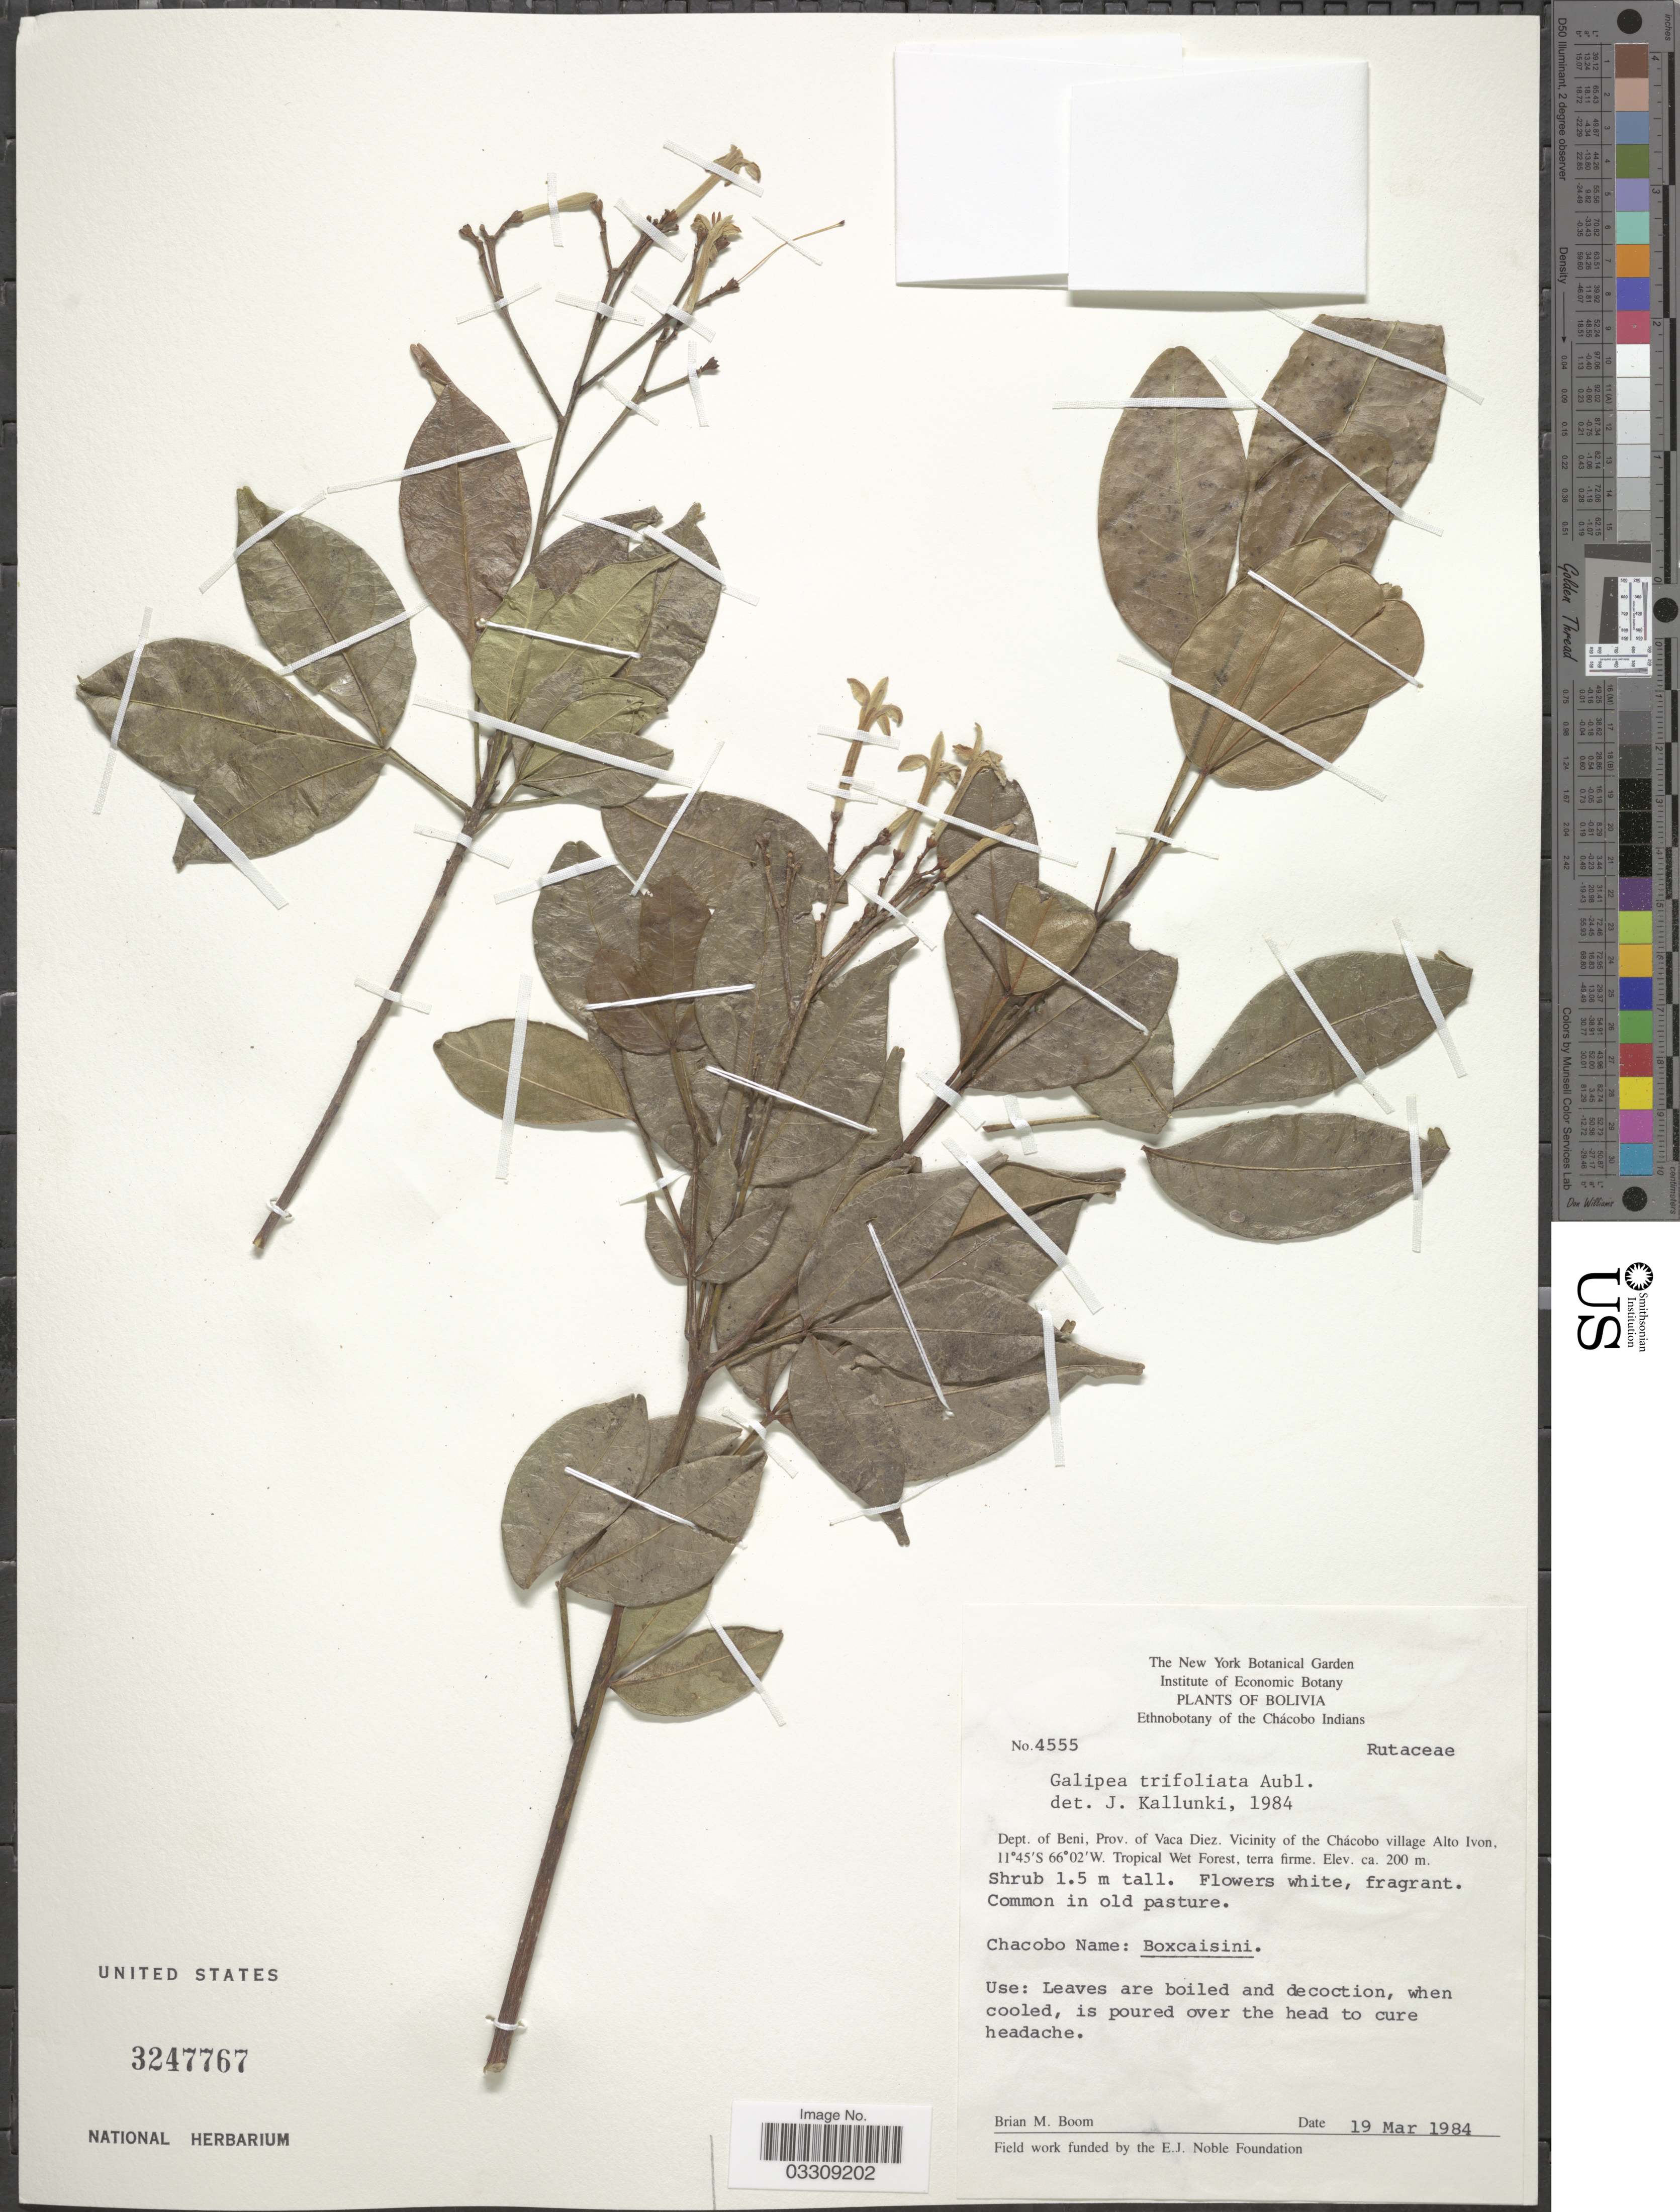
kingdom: Plantae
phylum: Tracheophyta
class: Magnoliopsida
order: Sapindales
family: Rutaceae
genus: Galipea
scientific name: Galipea trifoliata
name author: Aubl.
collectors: B. M. Boom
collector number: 4555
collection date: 1984-03-19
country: Bolivia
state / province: Beni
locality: Ethnobotany of the Chácobo Indians [unsure placement] Dept. of Beni, Prov. of Vaca Diez. Vicinity of the Chácobo village Alto Ivon.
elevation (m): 200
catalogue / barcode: US 3247767